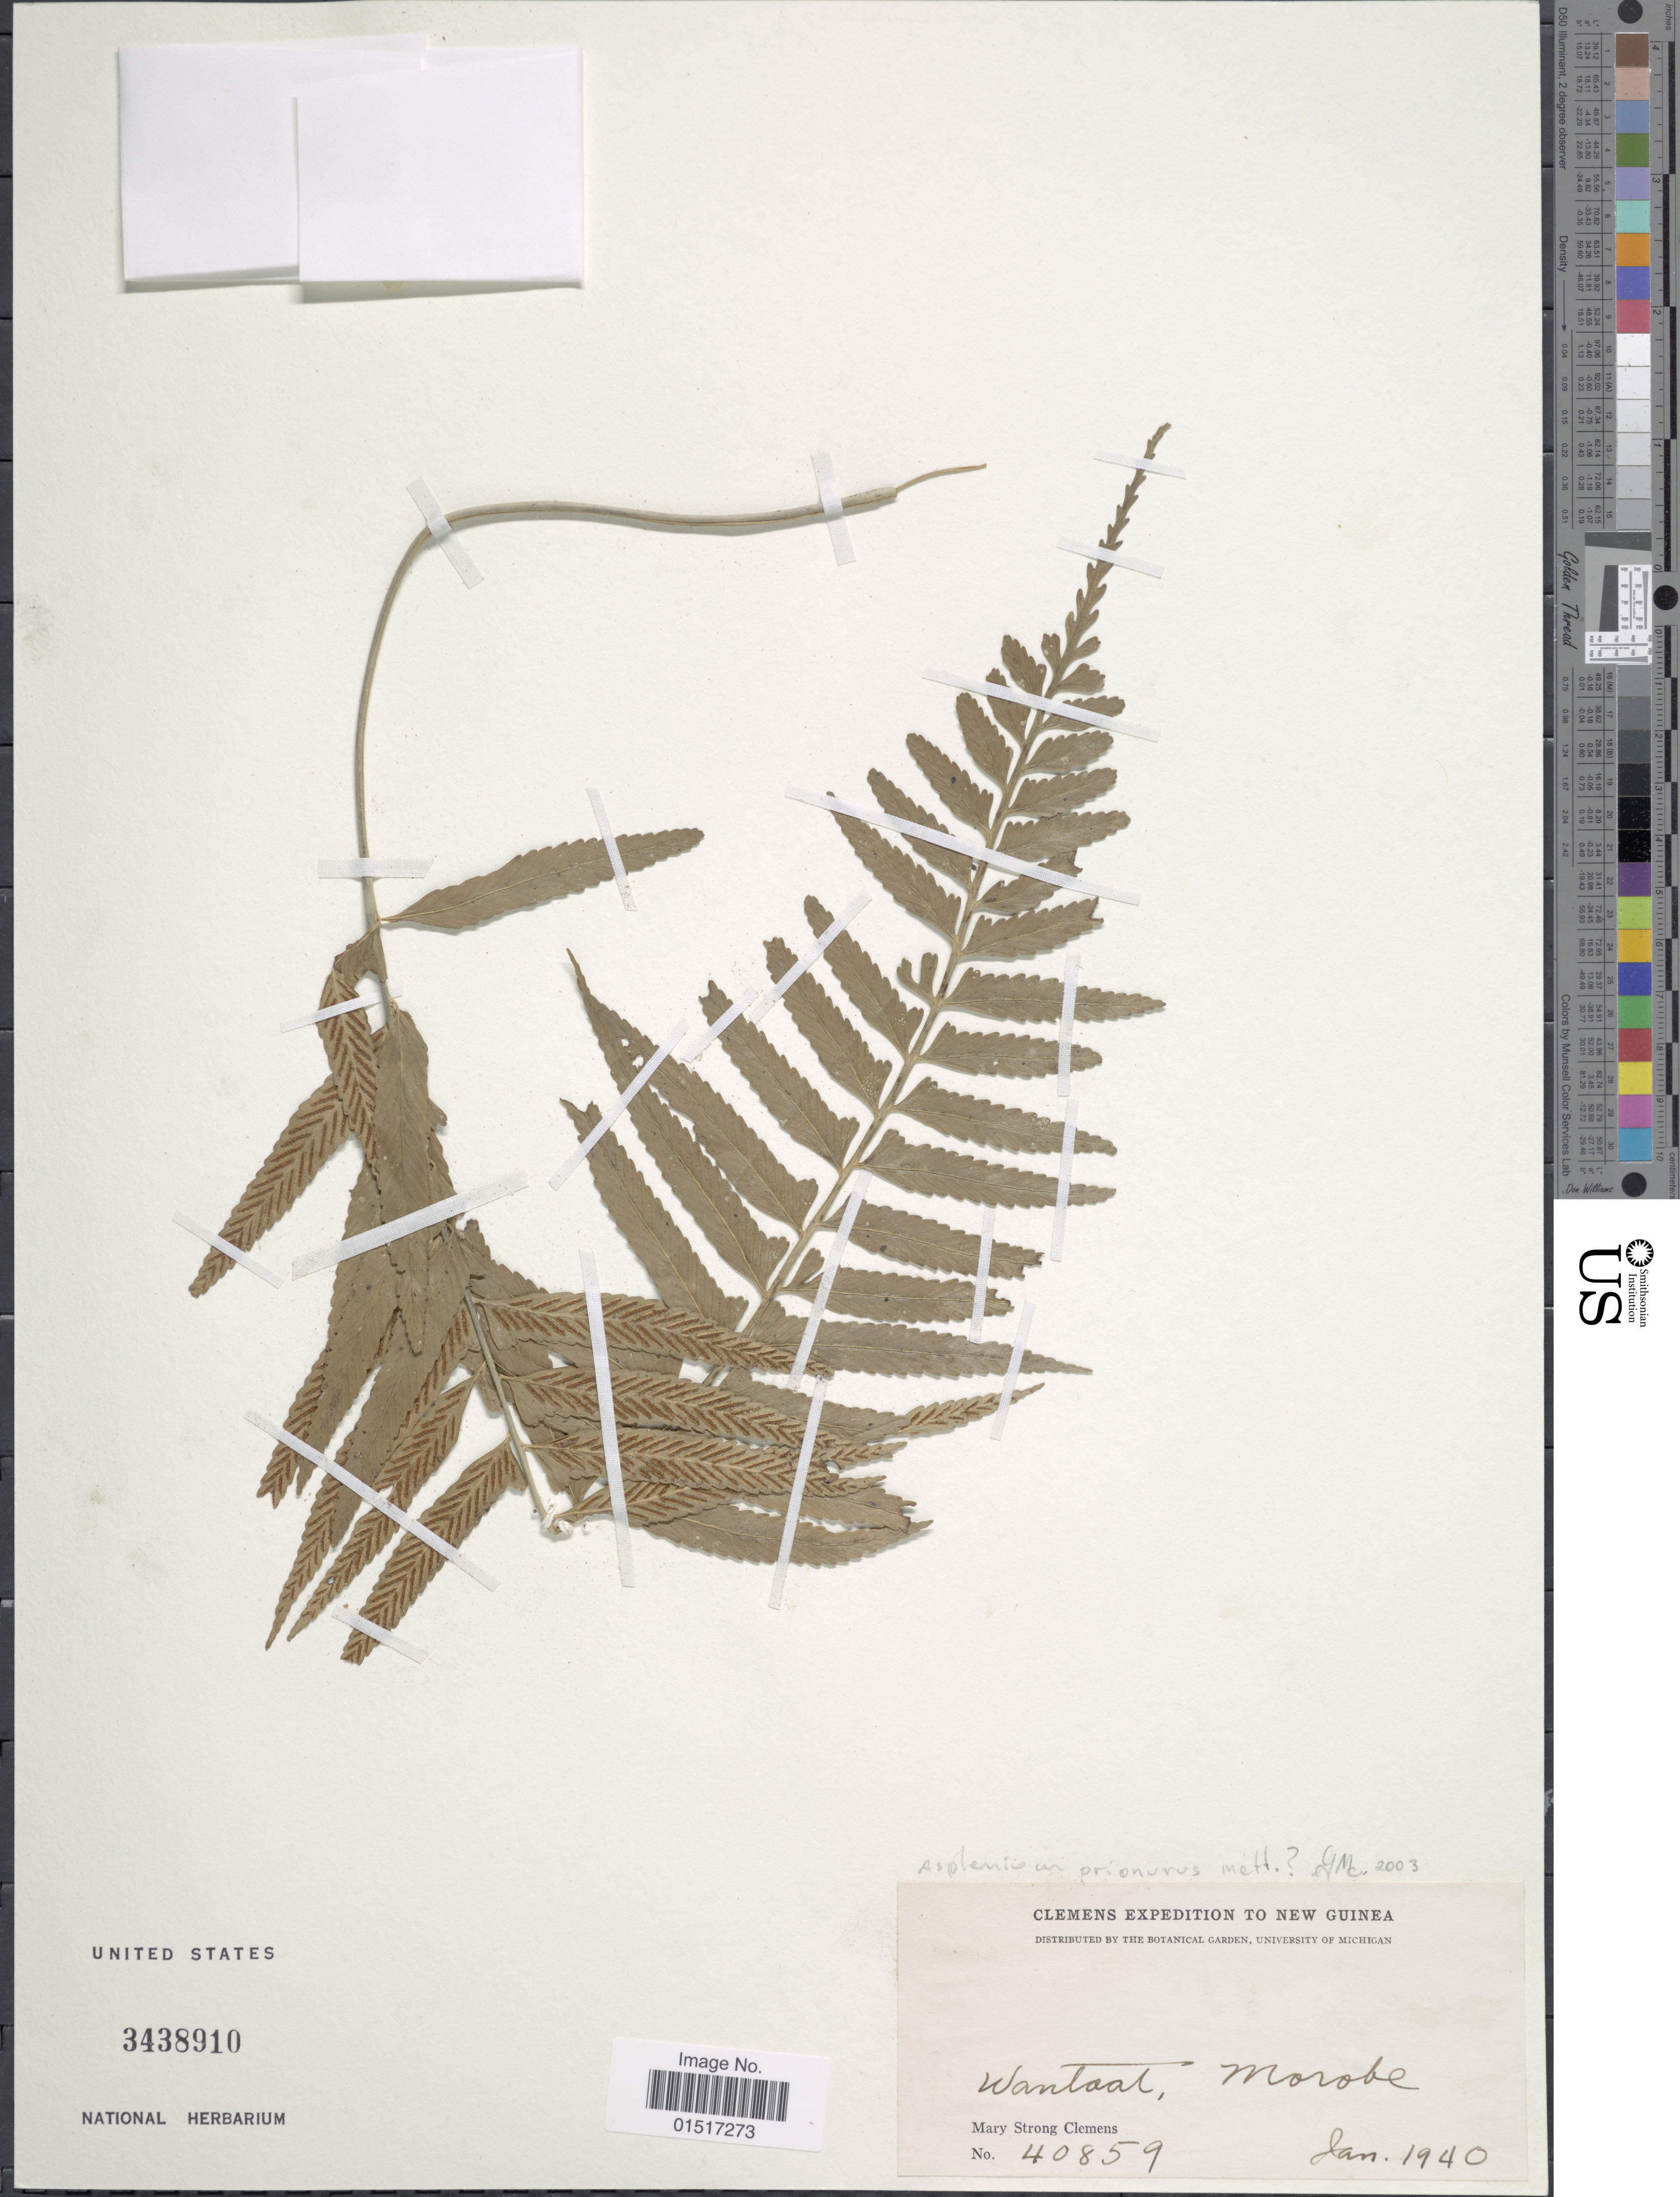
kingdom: Plantae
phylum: Tracheophyta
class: Polypodiopsida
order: Polypodiales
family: Aspleniaceae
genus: Asplenium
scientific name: Asplenium vulcanicum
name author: Blume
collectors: M. S. Clemens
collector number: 40859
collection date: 1940-01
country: Papua New Guinea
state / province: Morobe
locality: New Guinea, Wantoat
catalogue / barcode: US 3438910